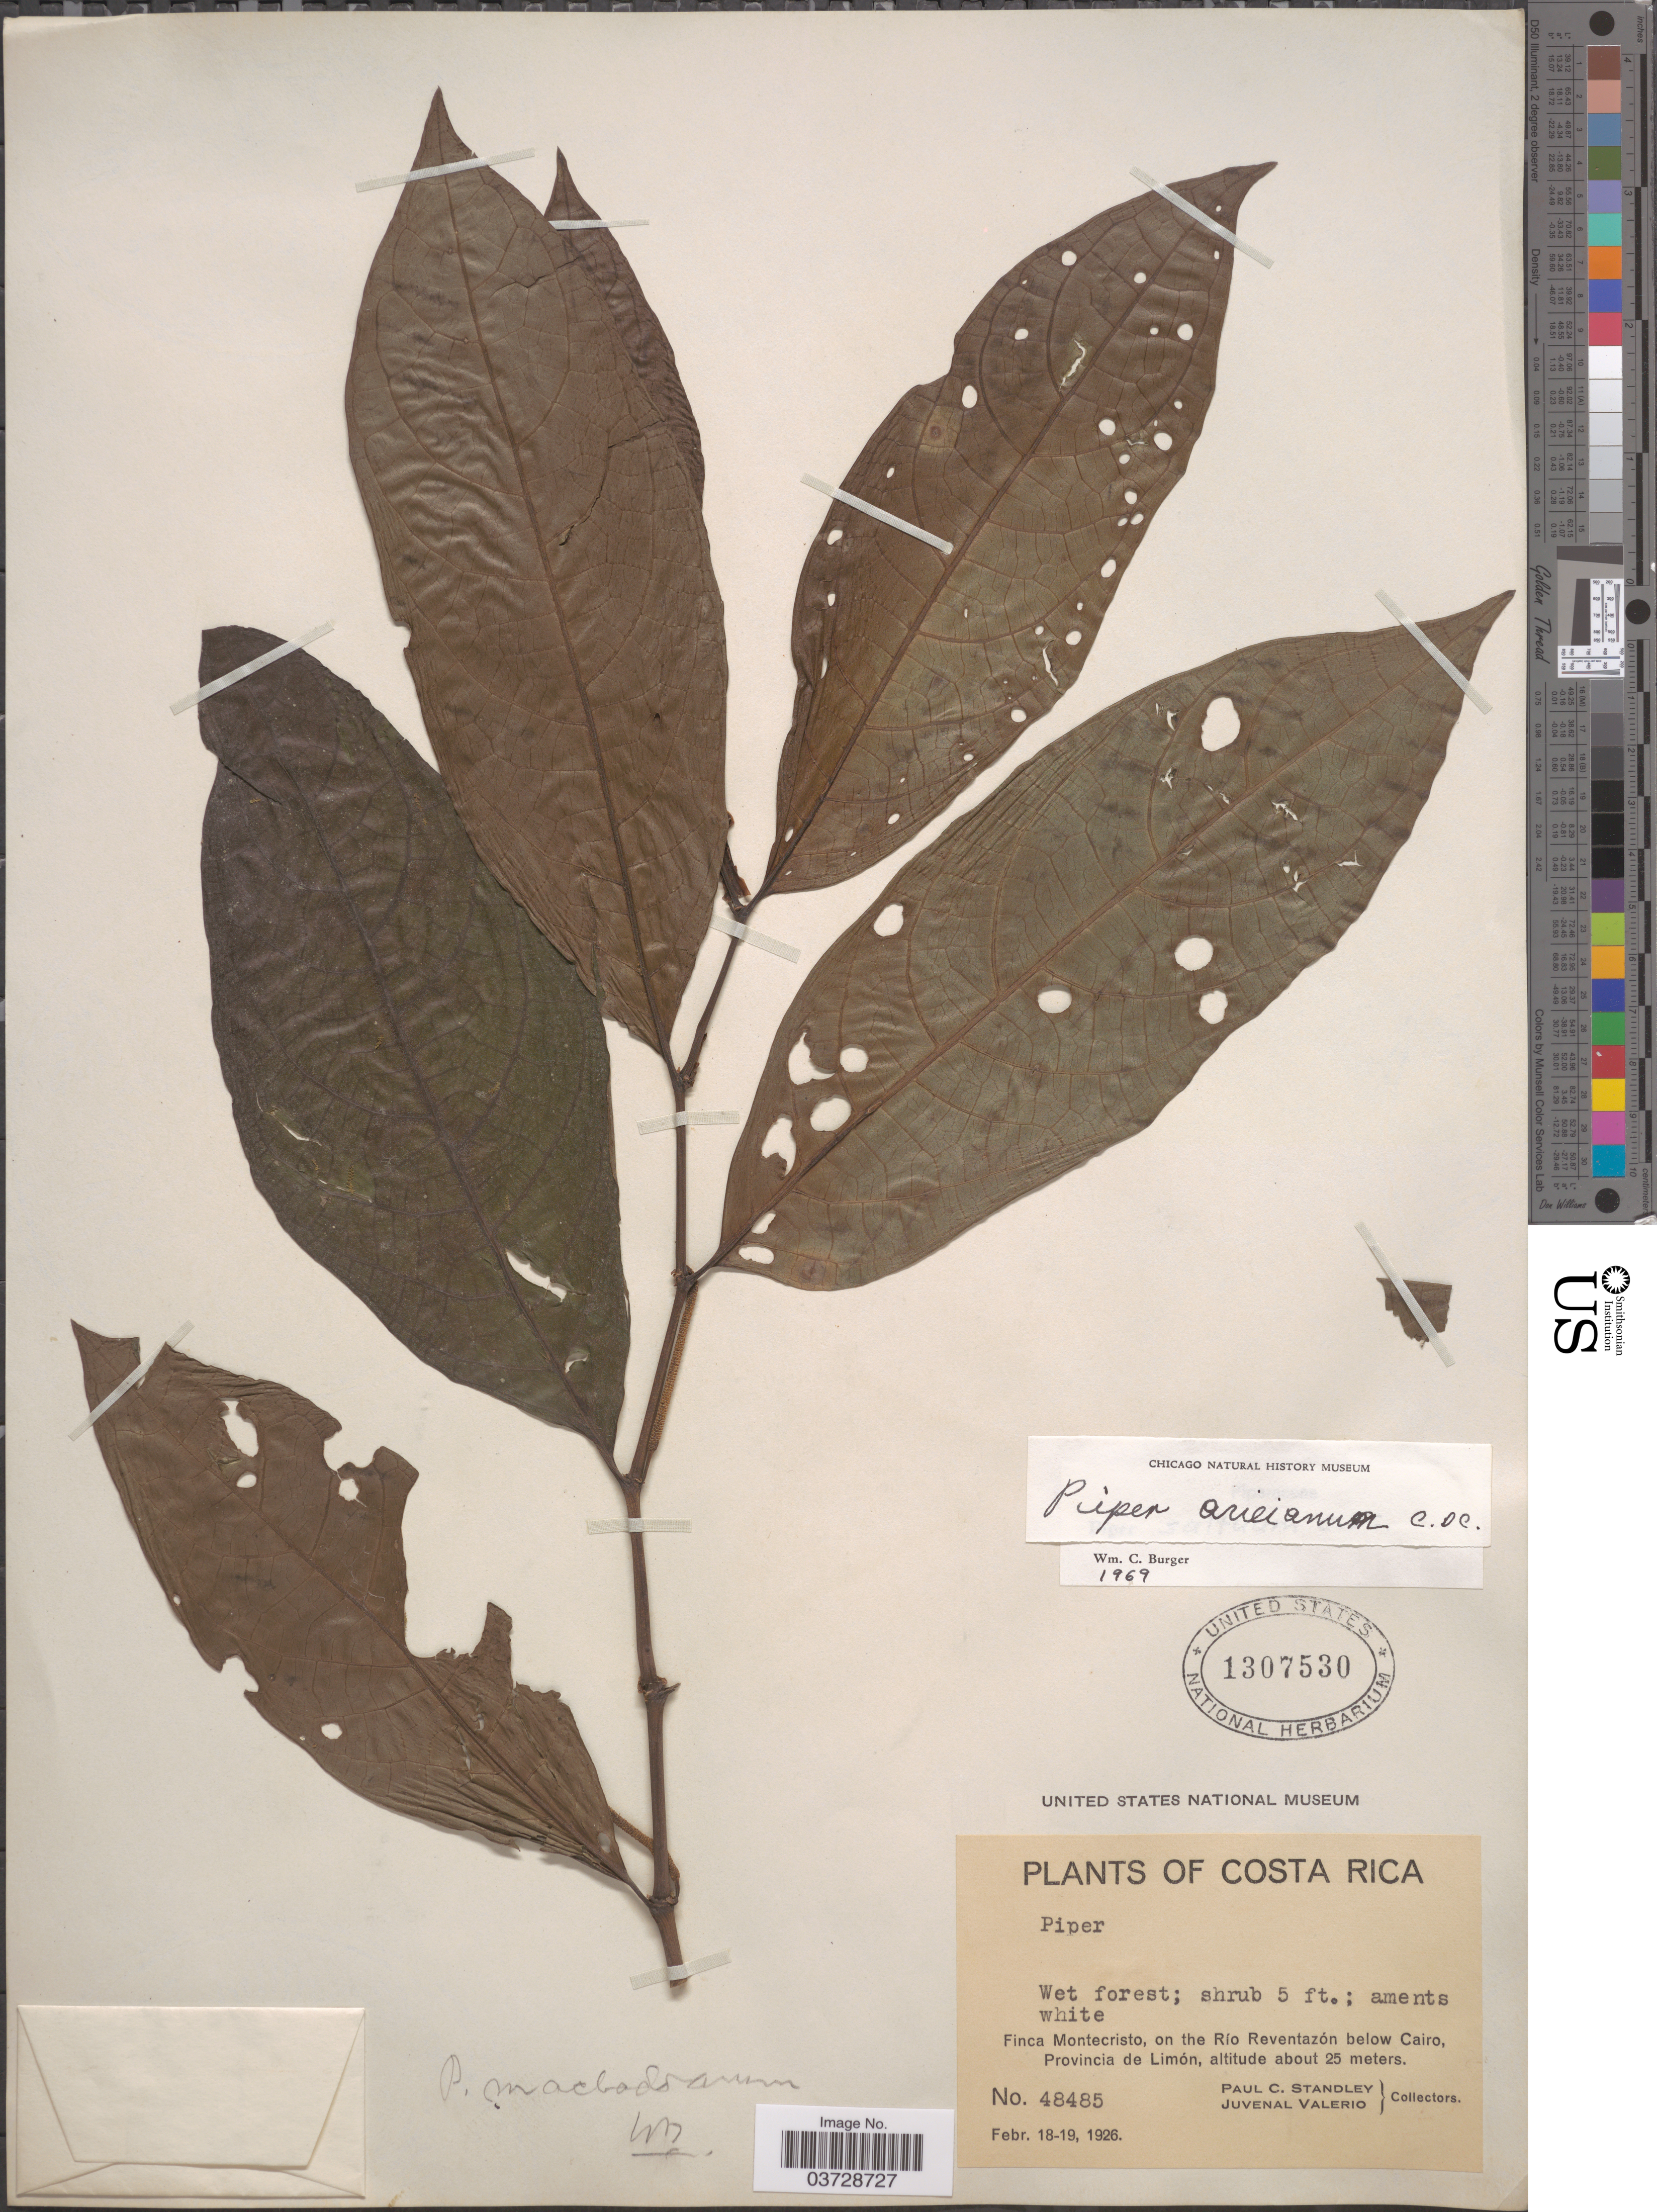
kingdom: Plantae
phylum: Tracheophyta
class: Magnoliopsida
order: Piperales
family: Piperaceae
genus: Piper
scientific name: Piper arieianum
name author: C. DC.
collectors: P. C. Standley & J. Valerio R.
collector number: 48485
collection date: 1926-02-18/1926-02-19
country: Costa Rica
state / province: Limón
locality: Finca Montecristo, on the Río Reventazón below Cairo.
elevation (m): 25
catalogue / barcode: US 1307530